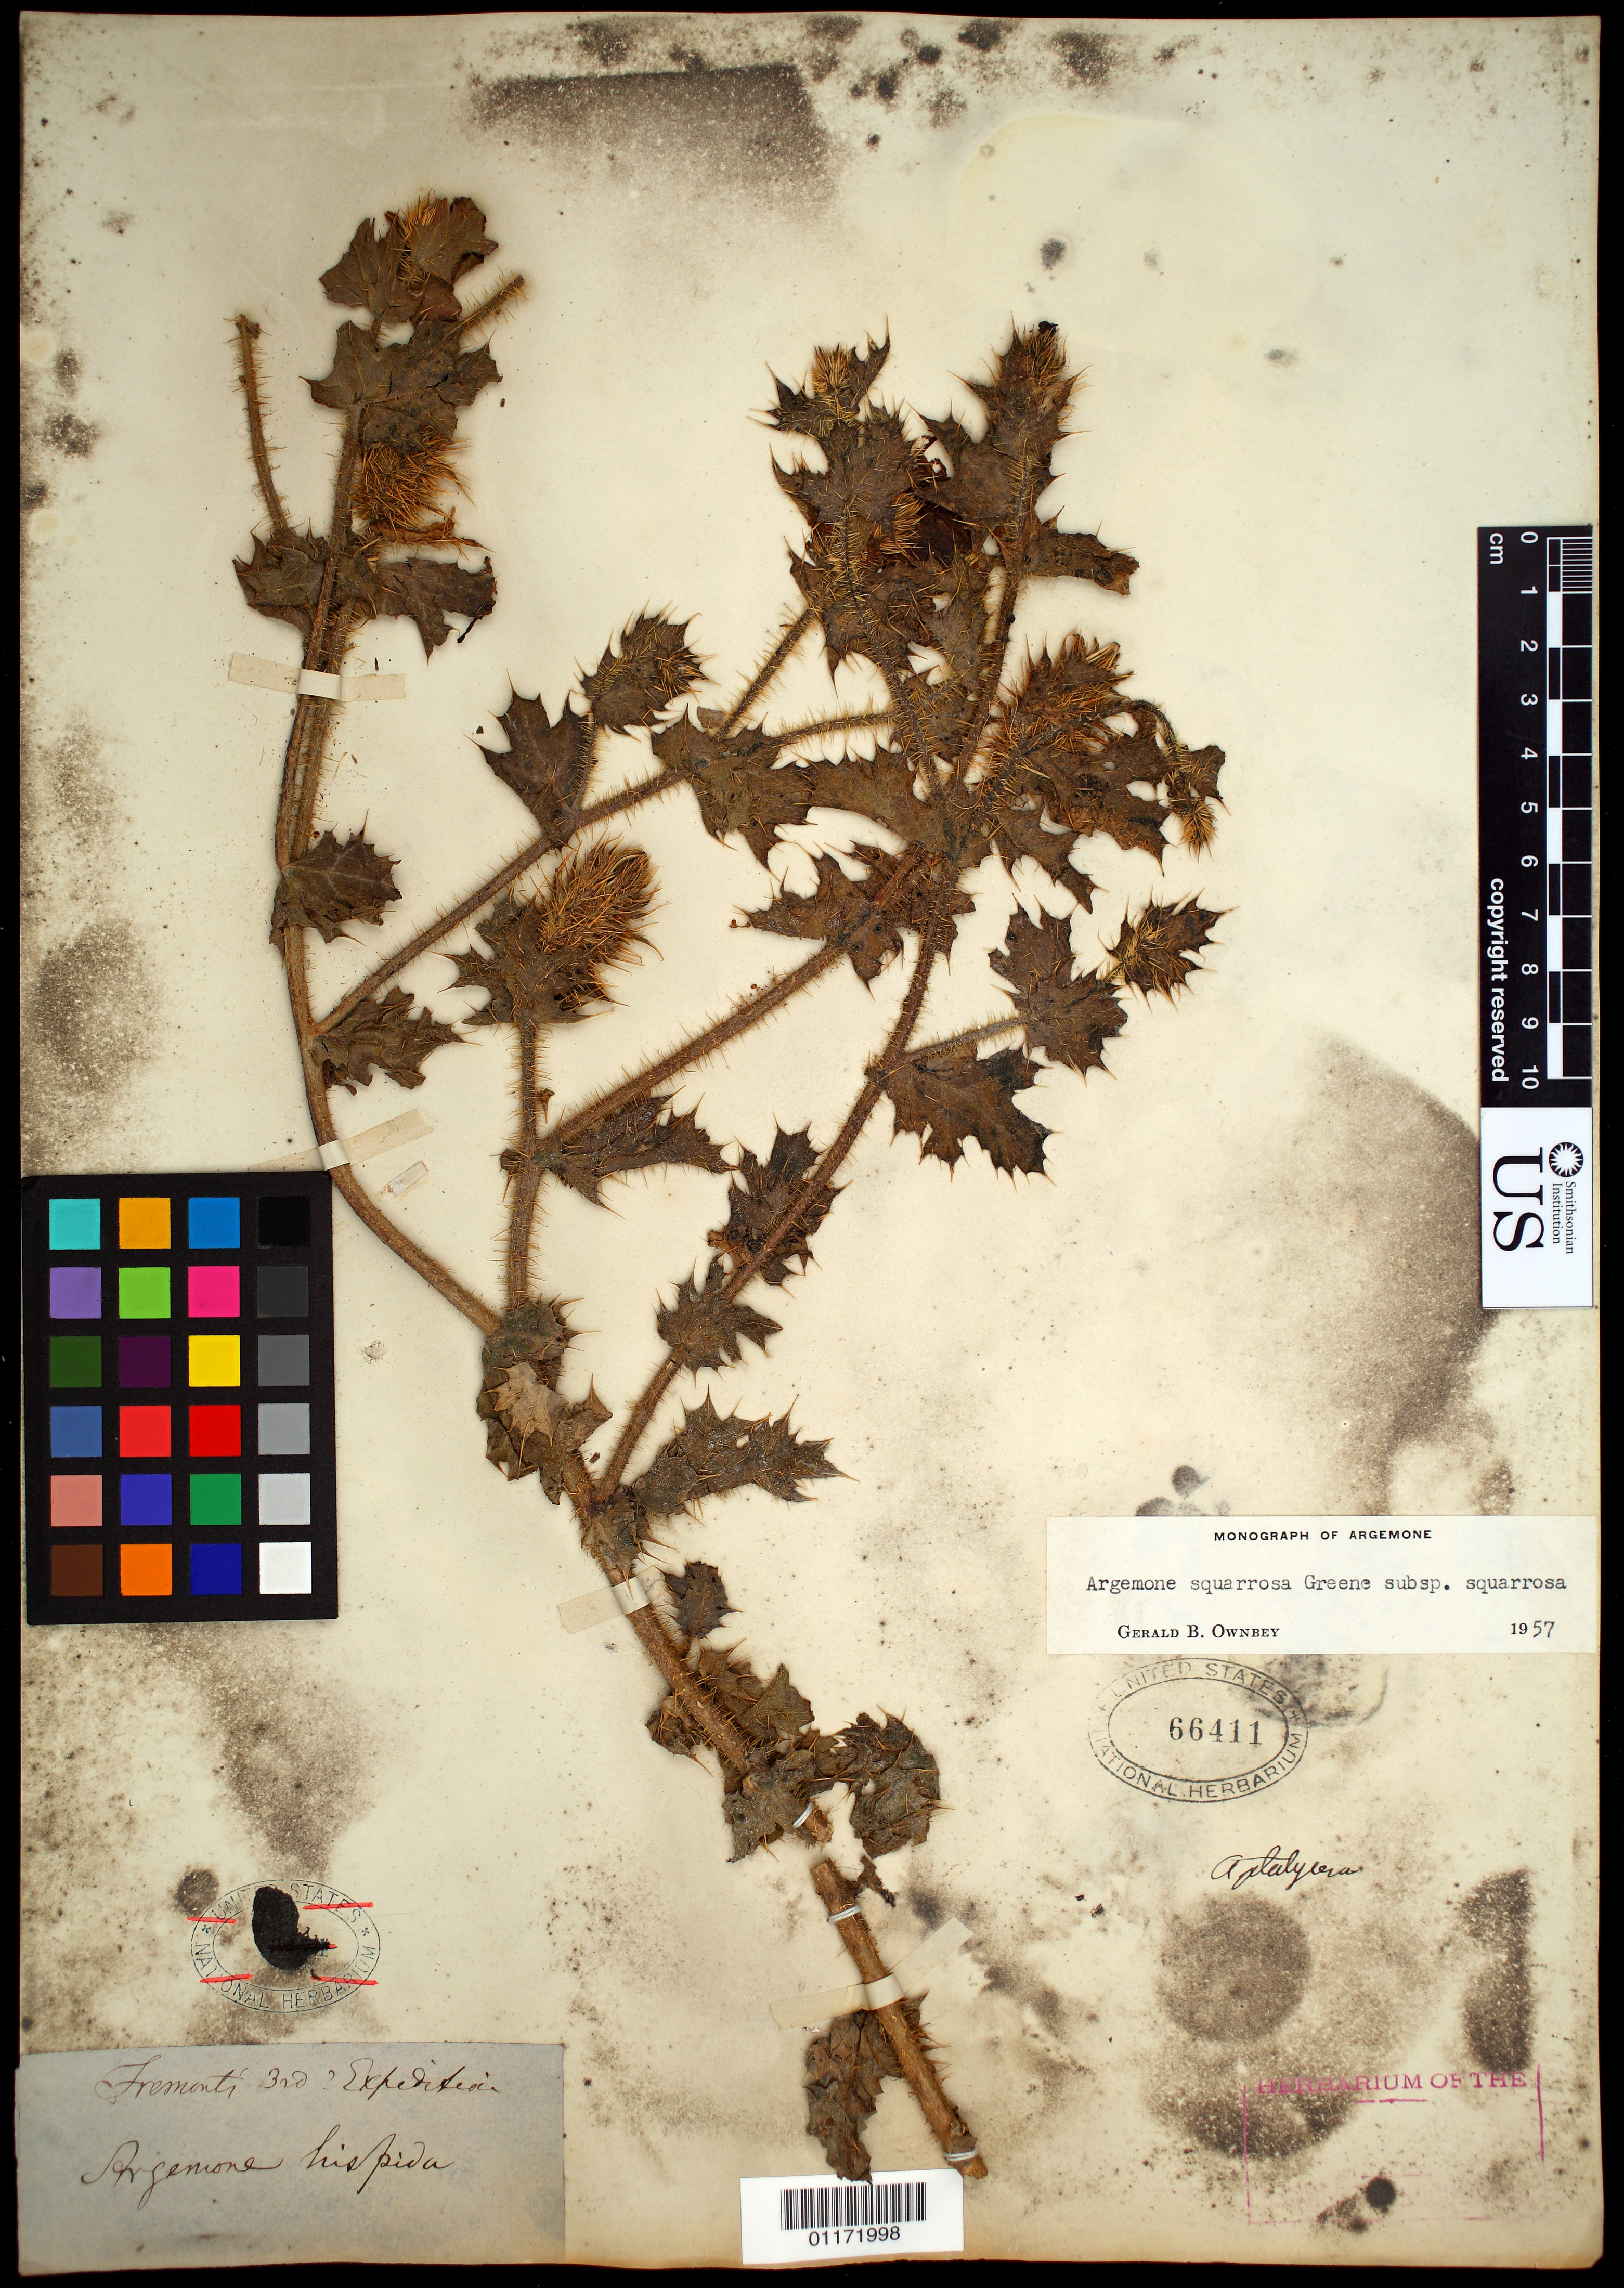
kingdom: Plantae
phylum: Tracheophyta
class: Magnoliopsida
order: Ranunculales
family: Papaveraceae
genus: Argemone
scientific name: Argemone squarrosa subsp. squarrosa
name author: Greene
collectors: J. C. Frémont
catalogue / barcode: US 66411